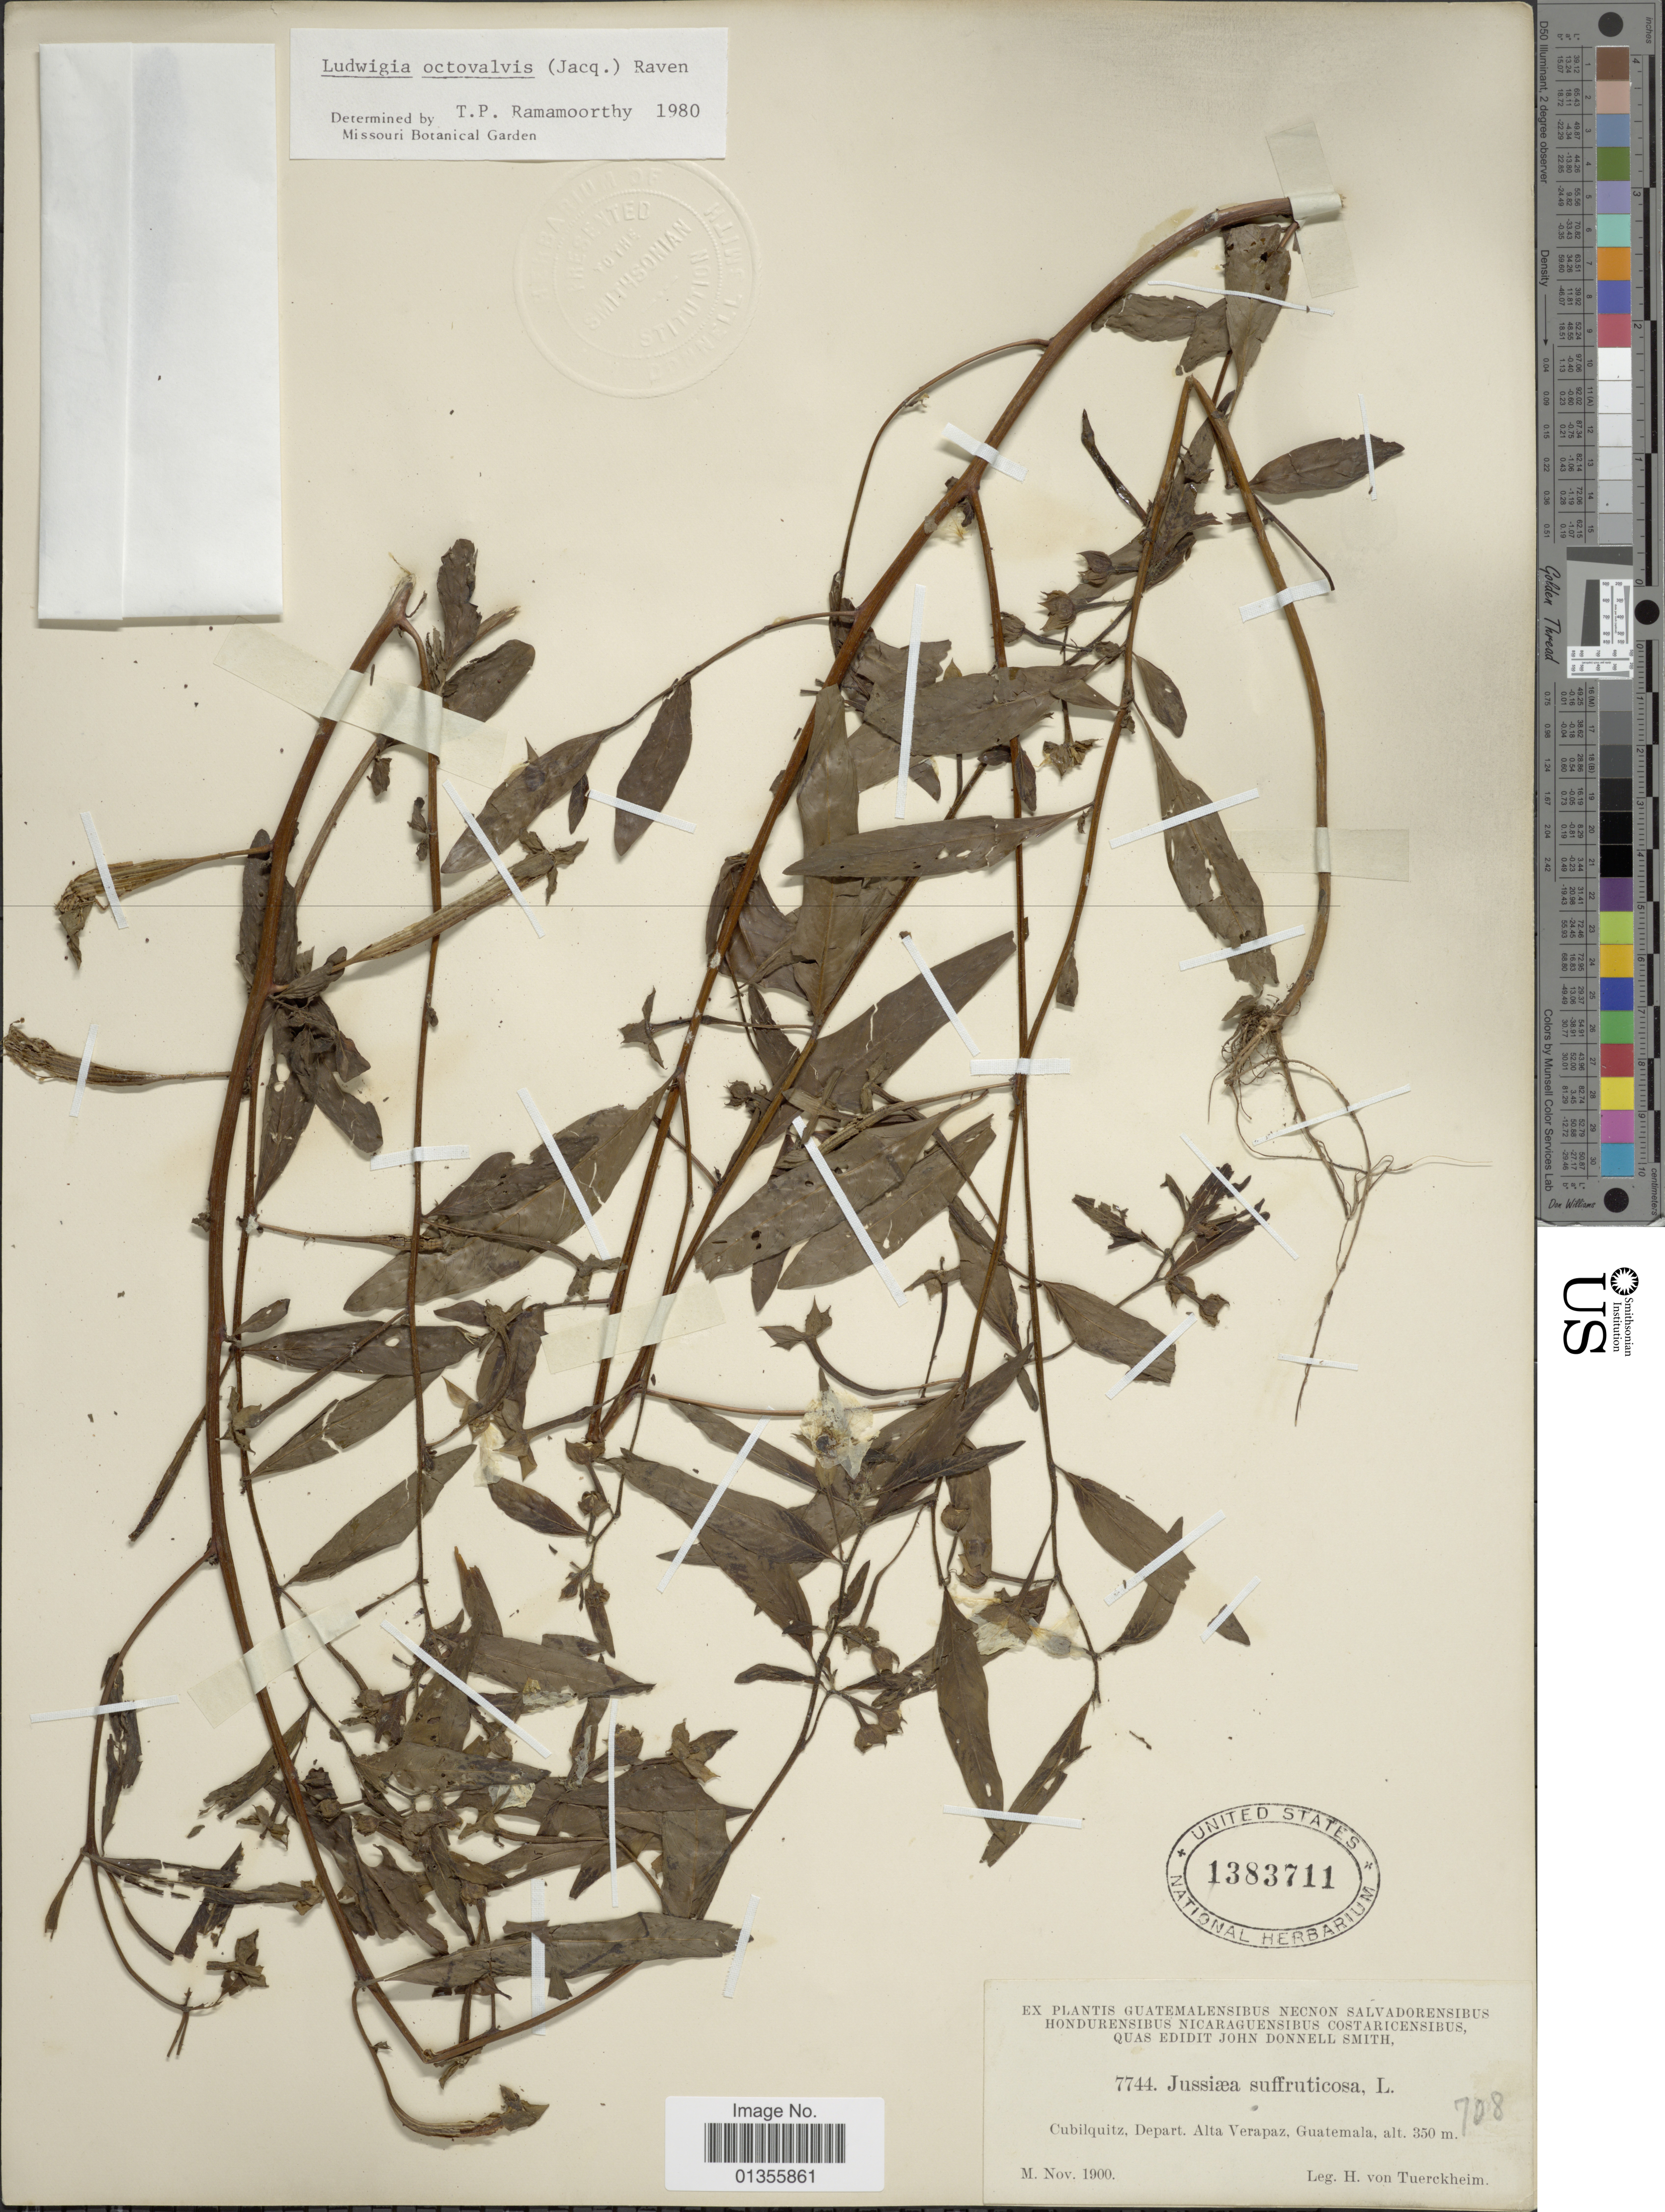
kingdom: Plantae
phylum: Tracheophyta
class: Magnoliopsida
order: Myrtales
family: Onagraceae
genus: Ludwigia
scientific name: Ludwigia octovalvis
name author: (Jacq.) P.H. Raven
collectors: H. von Tuerckheim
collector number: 7744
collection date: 1900-11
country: Guatemala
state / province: Alta Verapaz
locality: Cubilquitz, Depart. Alta Verapaz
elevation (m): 350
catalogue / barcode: US 1383711